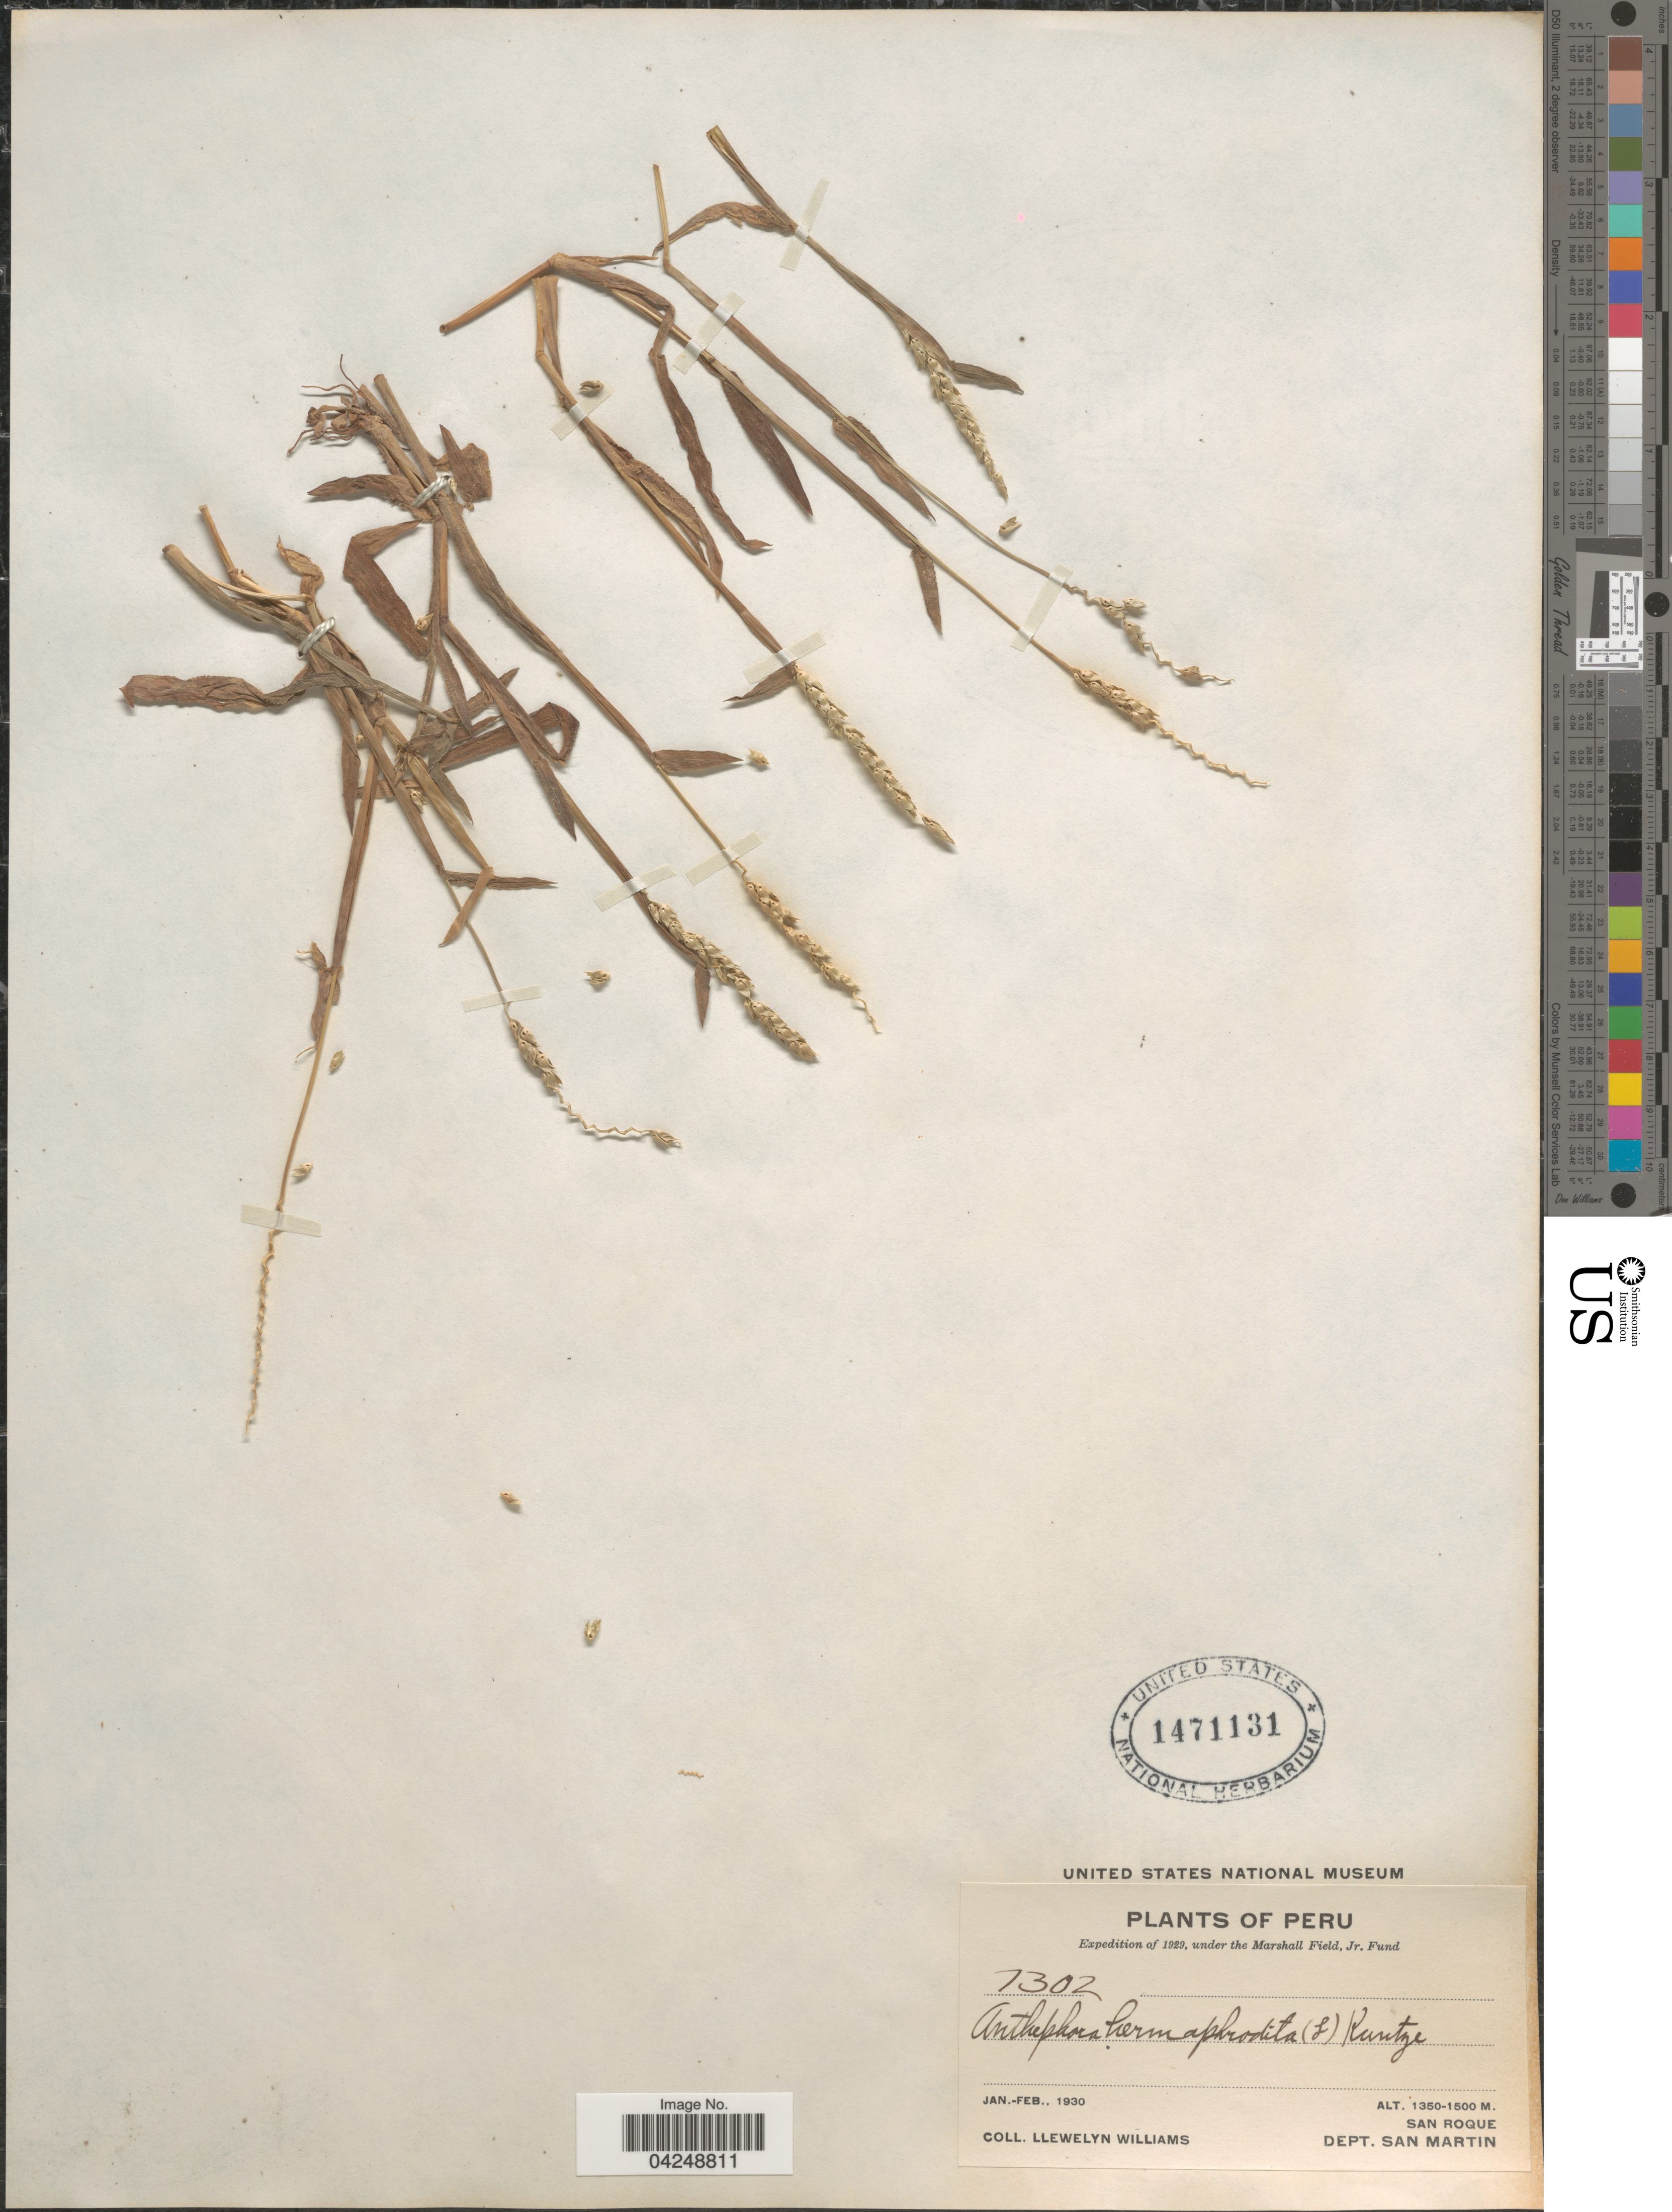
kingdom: Plantae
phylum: Tracheophyta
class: Liliopsida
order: Poales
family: Poaceae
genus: Anthephora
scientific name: Anthephora hermaphrodita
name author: (L.) Kuntze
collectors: Ll. Williams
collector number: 1302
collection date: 1930-01/1930-02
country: Peru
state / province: San Martín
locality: Expedition of 1929, under the Marshall Field, Jr. Fund. San Roque. Dept. San Martin.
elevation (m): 1320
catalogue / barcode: US 1471131